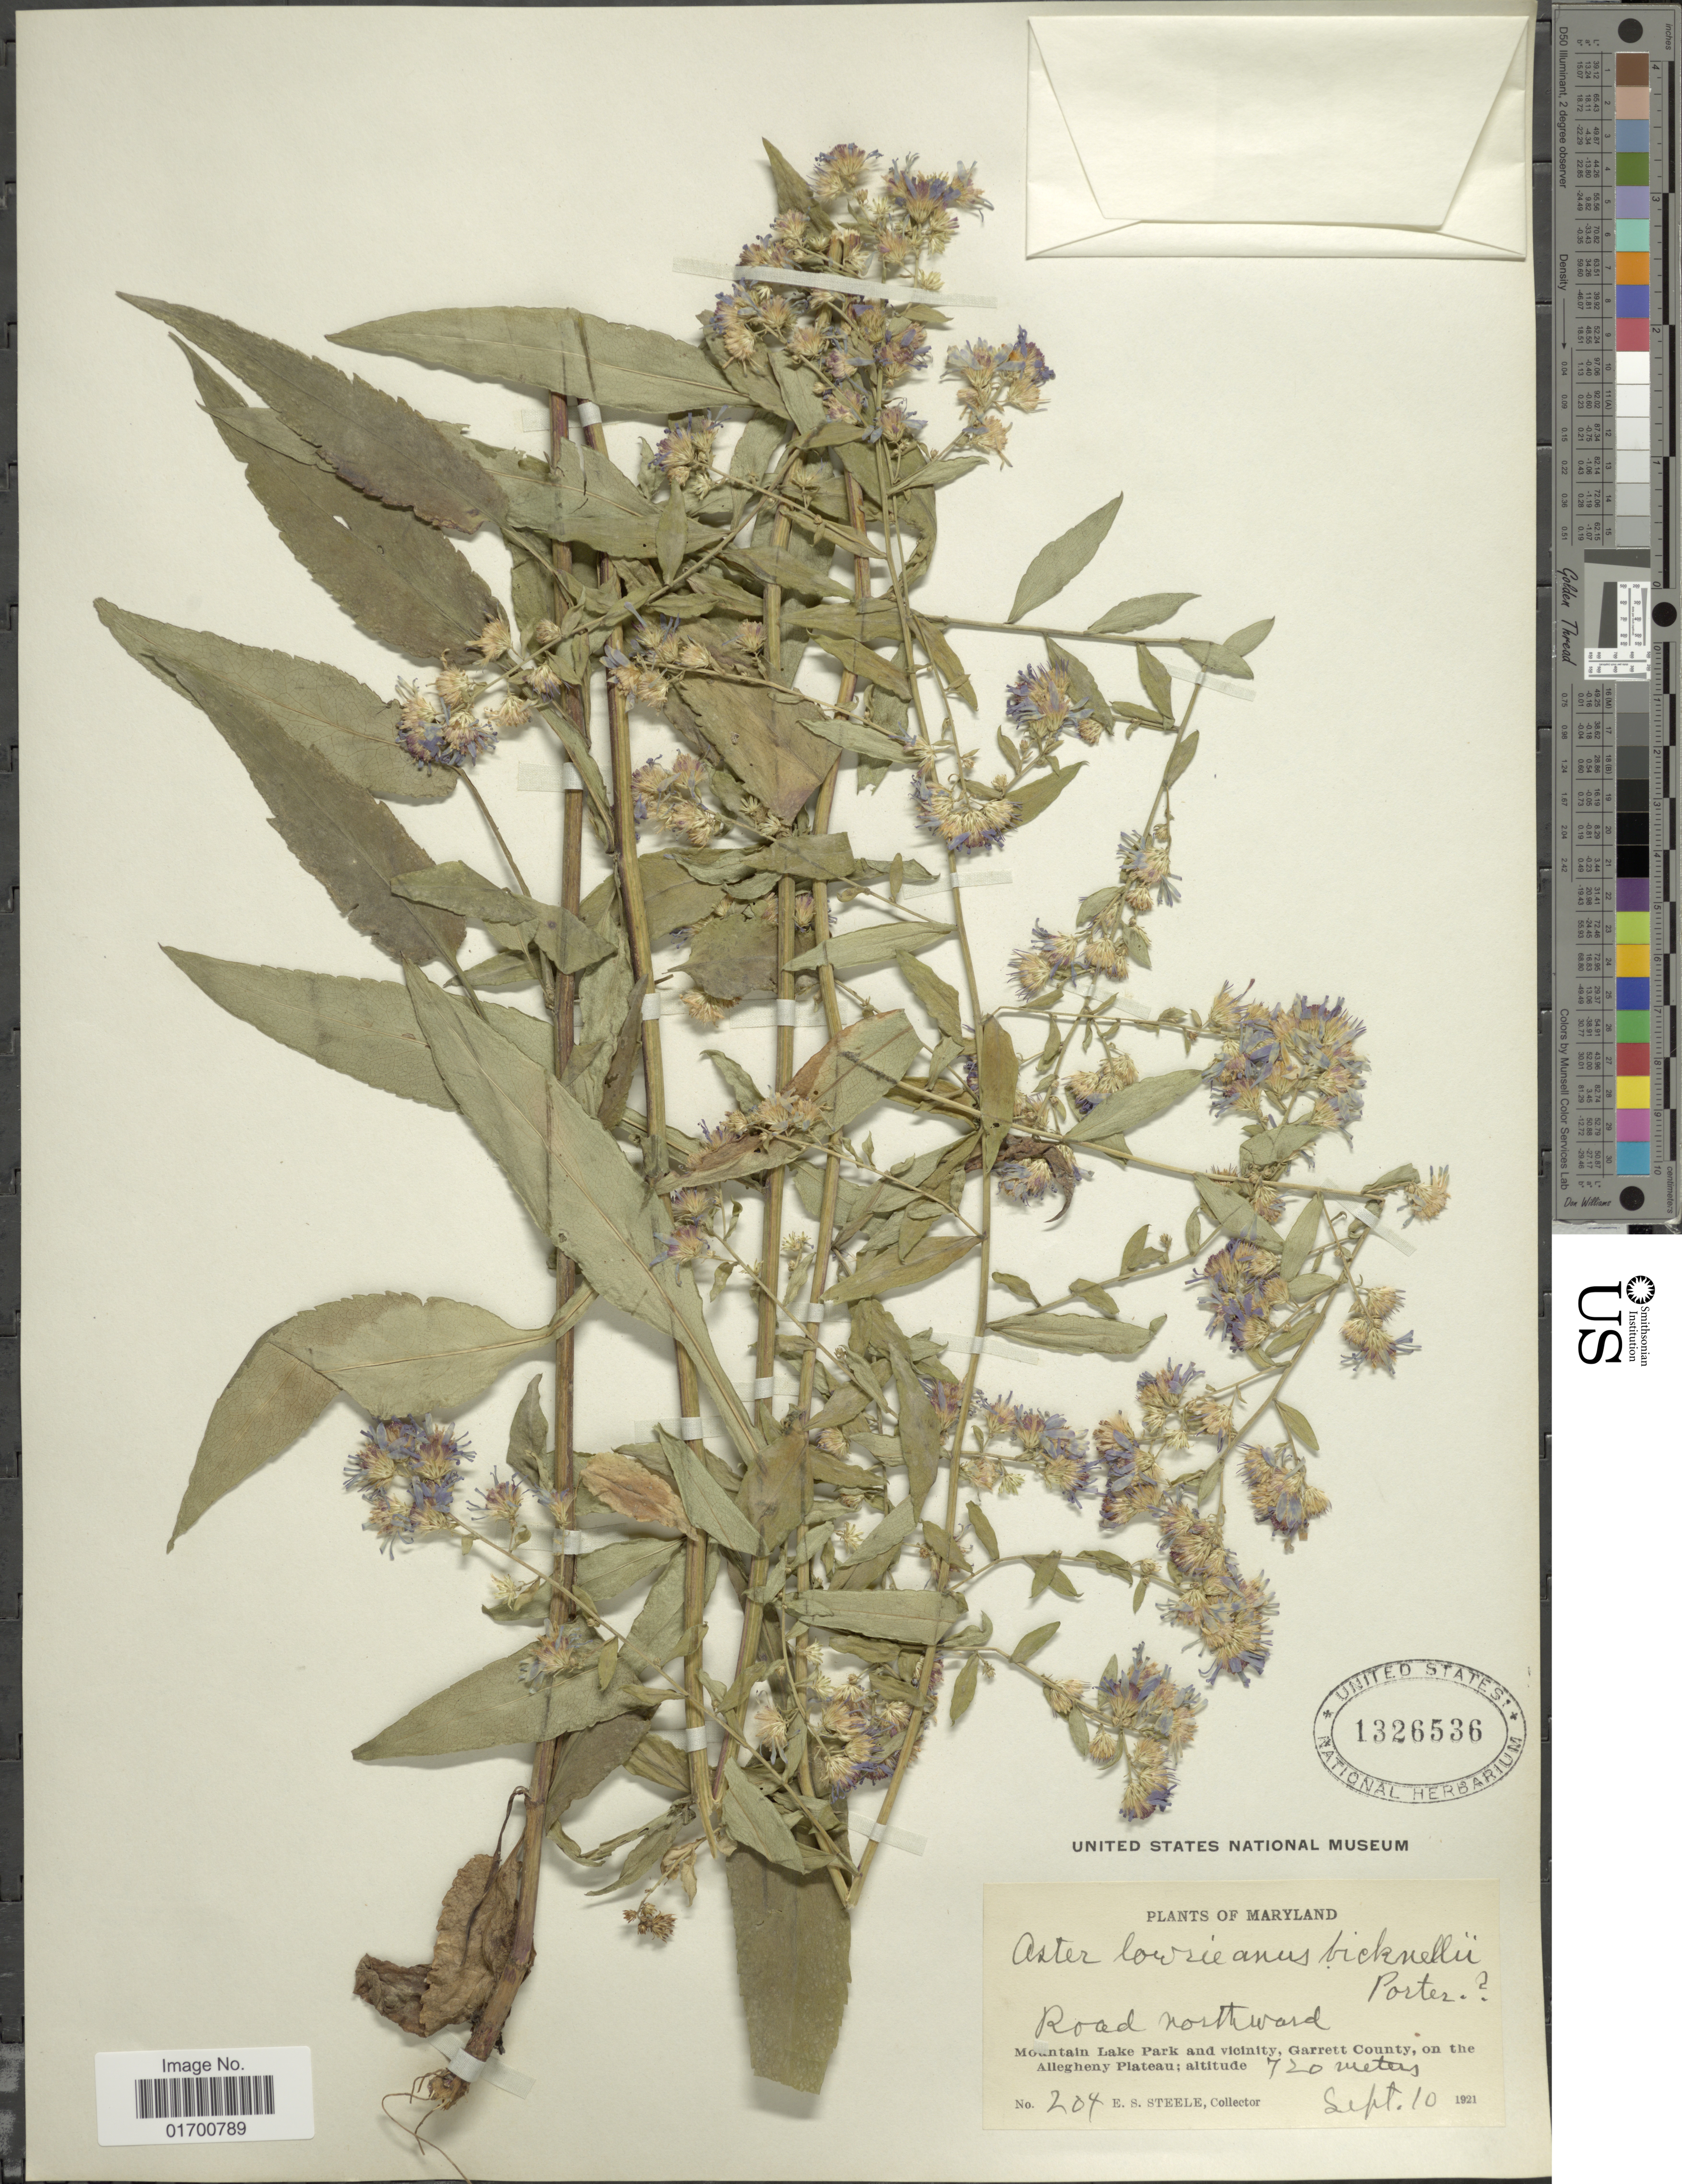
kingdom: Plantae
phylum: Tracheophyta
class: Magnoliopsida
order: Asterales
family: Asteraceae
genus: Symphyotrichum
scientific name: Symphyotrichum lowrieanum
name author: (Porter) G.L. Nesom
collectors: E. Steele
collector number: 204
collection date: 1921-09-10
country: United States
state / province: Maryland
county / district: Garrett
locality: Road to Northward, Mountain Lake Park and vicinity, Garrett County, on the Allegheny Plateau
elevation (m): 720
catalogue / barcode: US 1326536